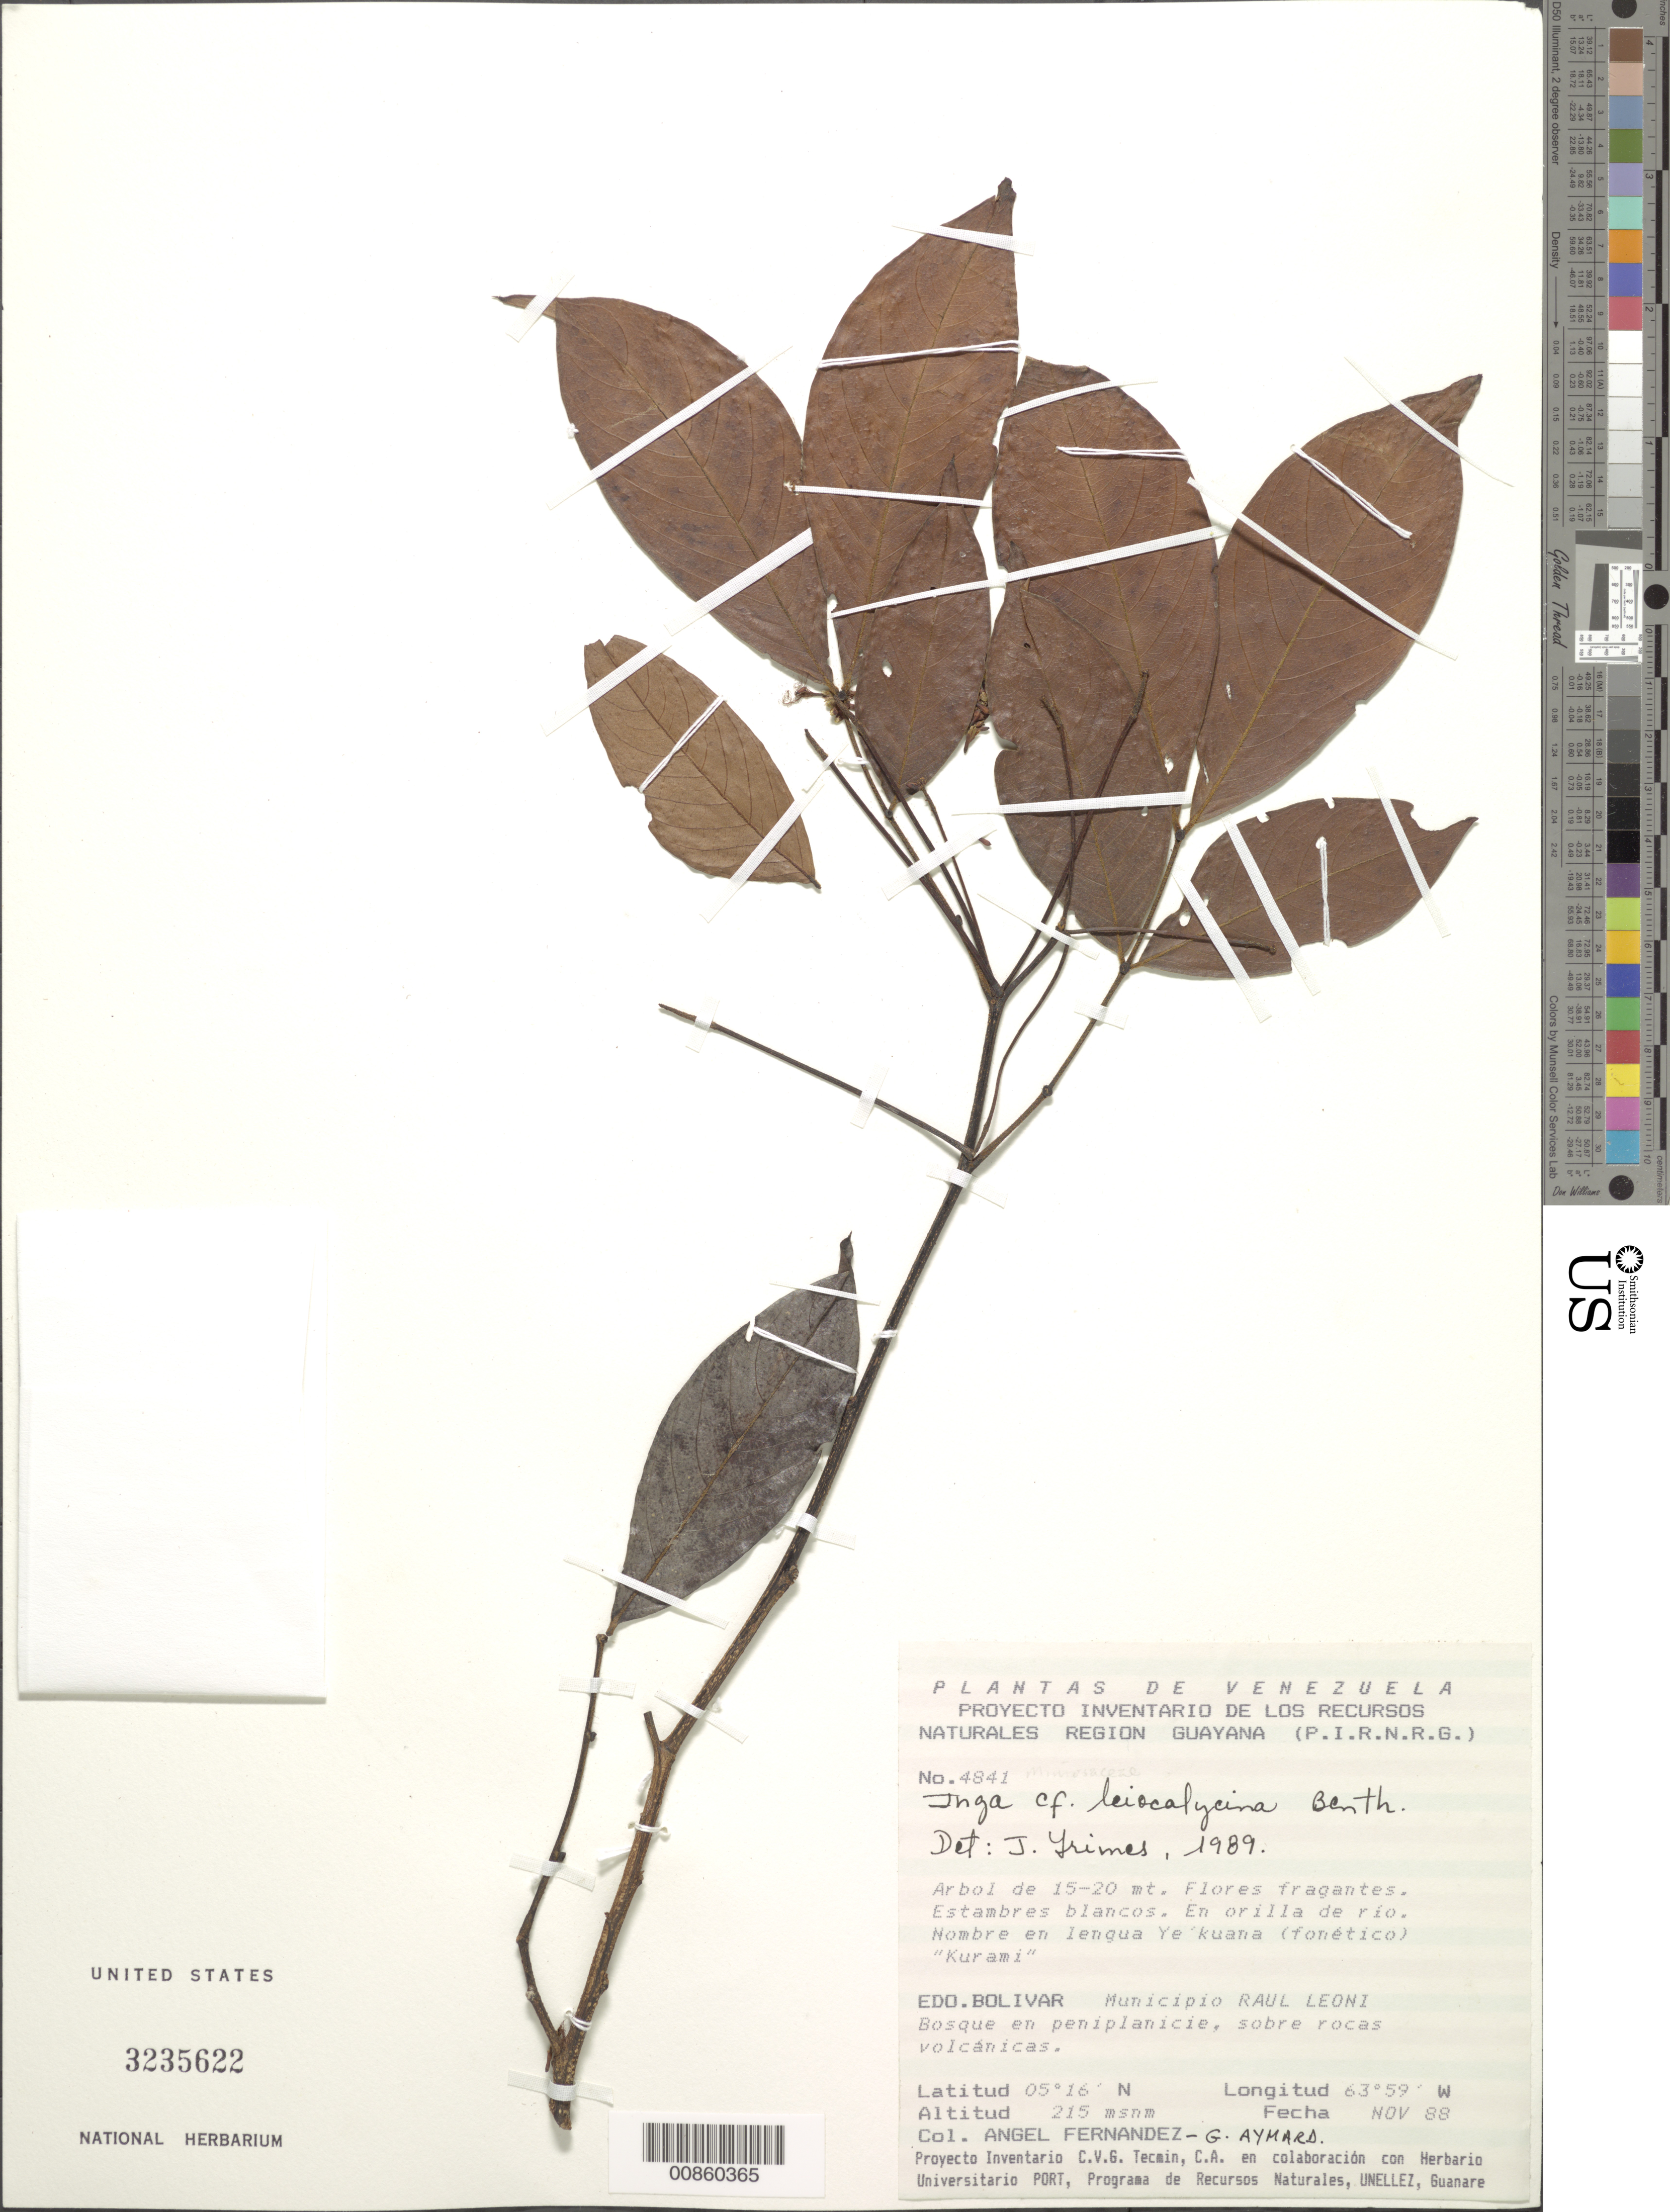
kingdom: Plantae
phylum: Tracheophyta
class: Magnoliopsida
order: Fabales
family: Fabaceae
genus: Inga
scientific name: Inga leiocalycina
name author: Benth.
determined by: Grimes, J.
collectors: A. Fernández & G. A. Aymard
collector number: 4841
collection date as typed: Nov-88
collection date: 1988-11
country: Venezuela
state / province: Bolívar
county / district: Angostura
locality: Mun. Raúl Leoni [=Angostura].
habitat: Bosque en peniplanicie, sobre rocas volcanicas, orilla de río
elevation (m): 215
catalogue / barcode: US 3235622